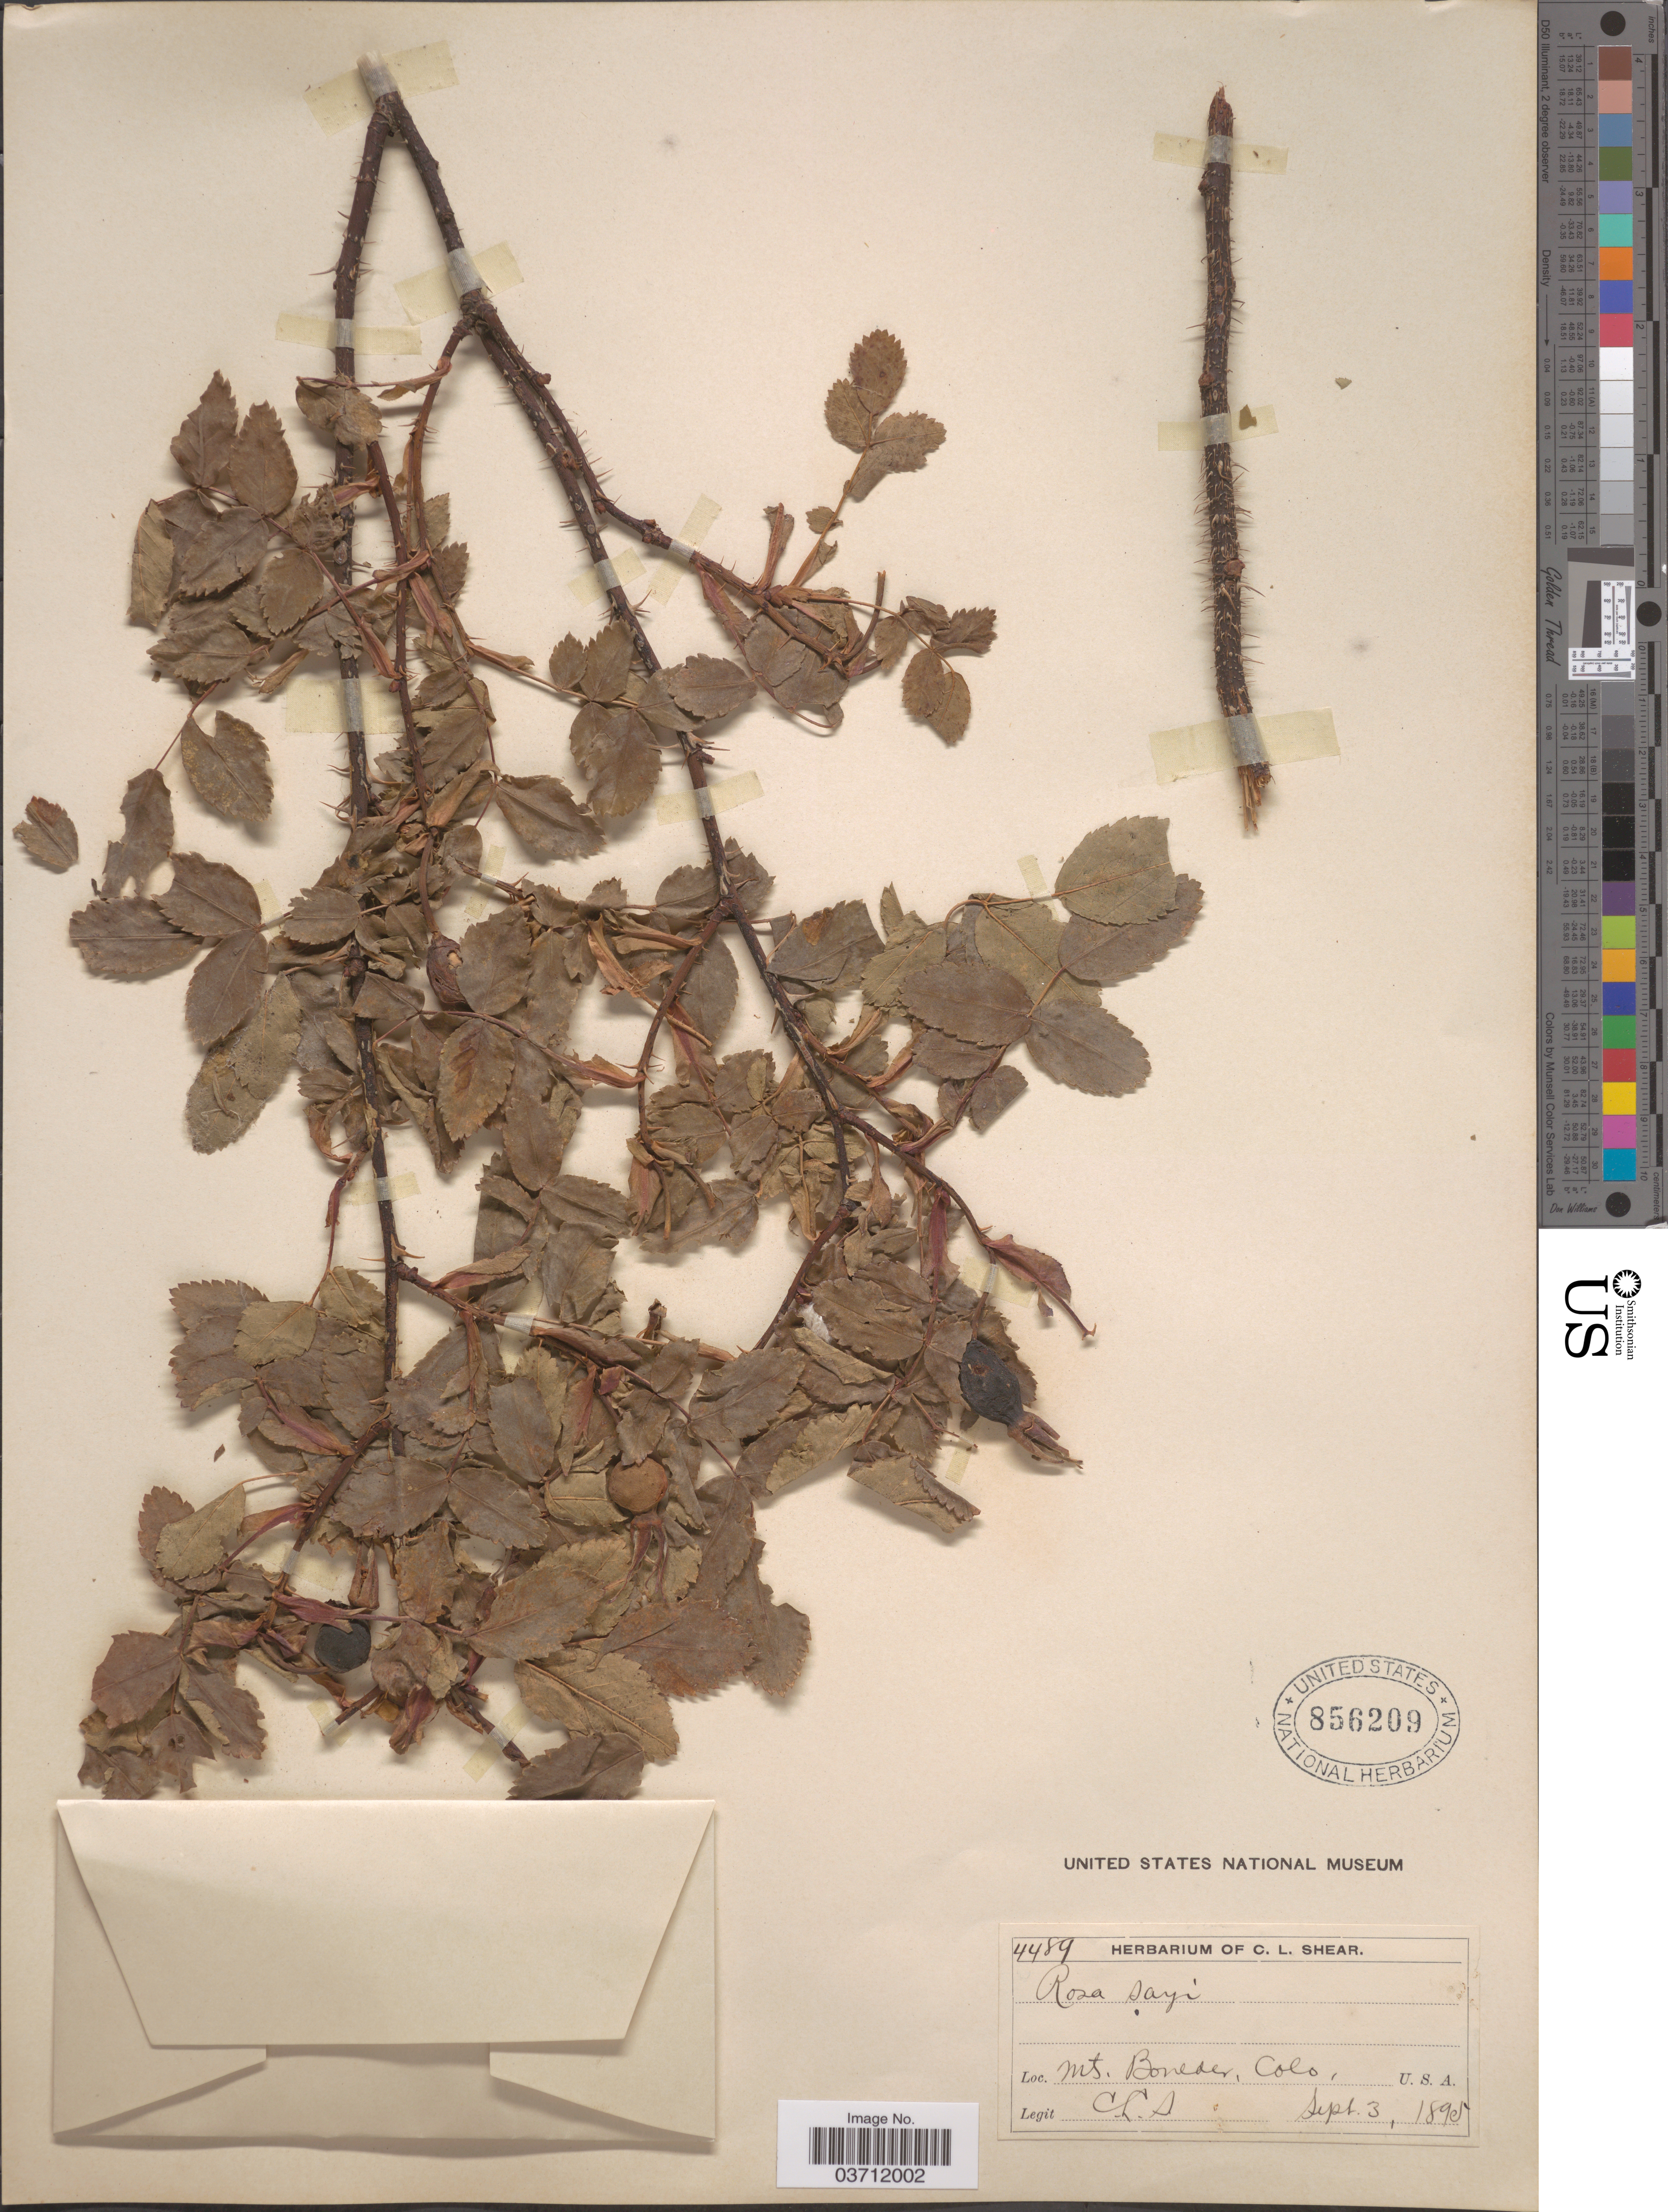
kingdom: Plantae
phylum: Tracheophyta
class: Magnoliopsida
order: Rosales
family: Rosaceae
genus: Rosa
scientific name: Rosa sayi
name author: Schwein.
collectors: C. L. Shear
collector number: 4489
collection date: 1895-09-03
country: United States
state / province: Colorado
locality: Mts. Boulder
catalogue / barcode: US 856209